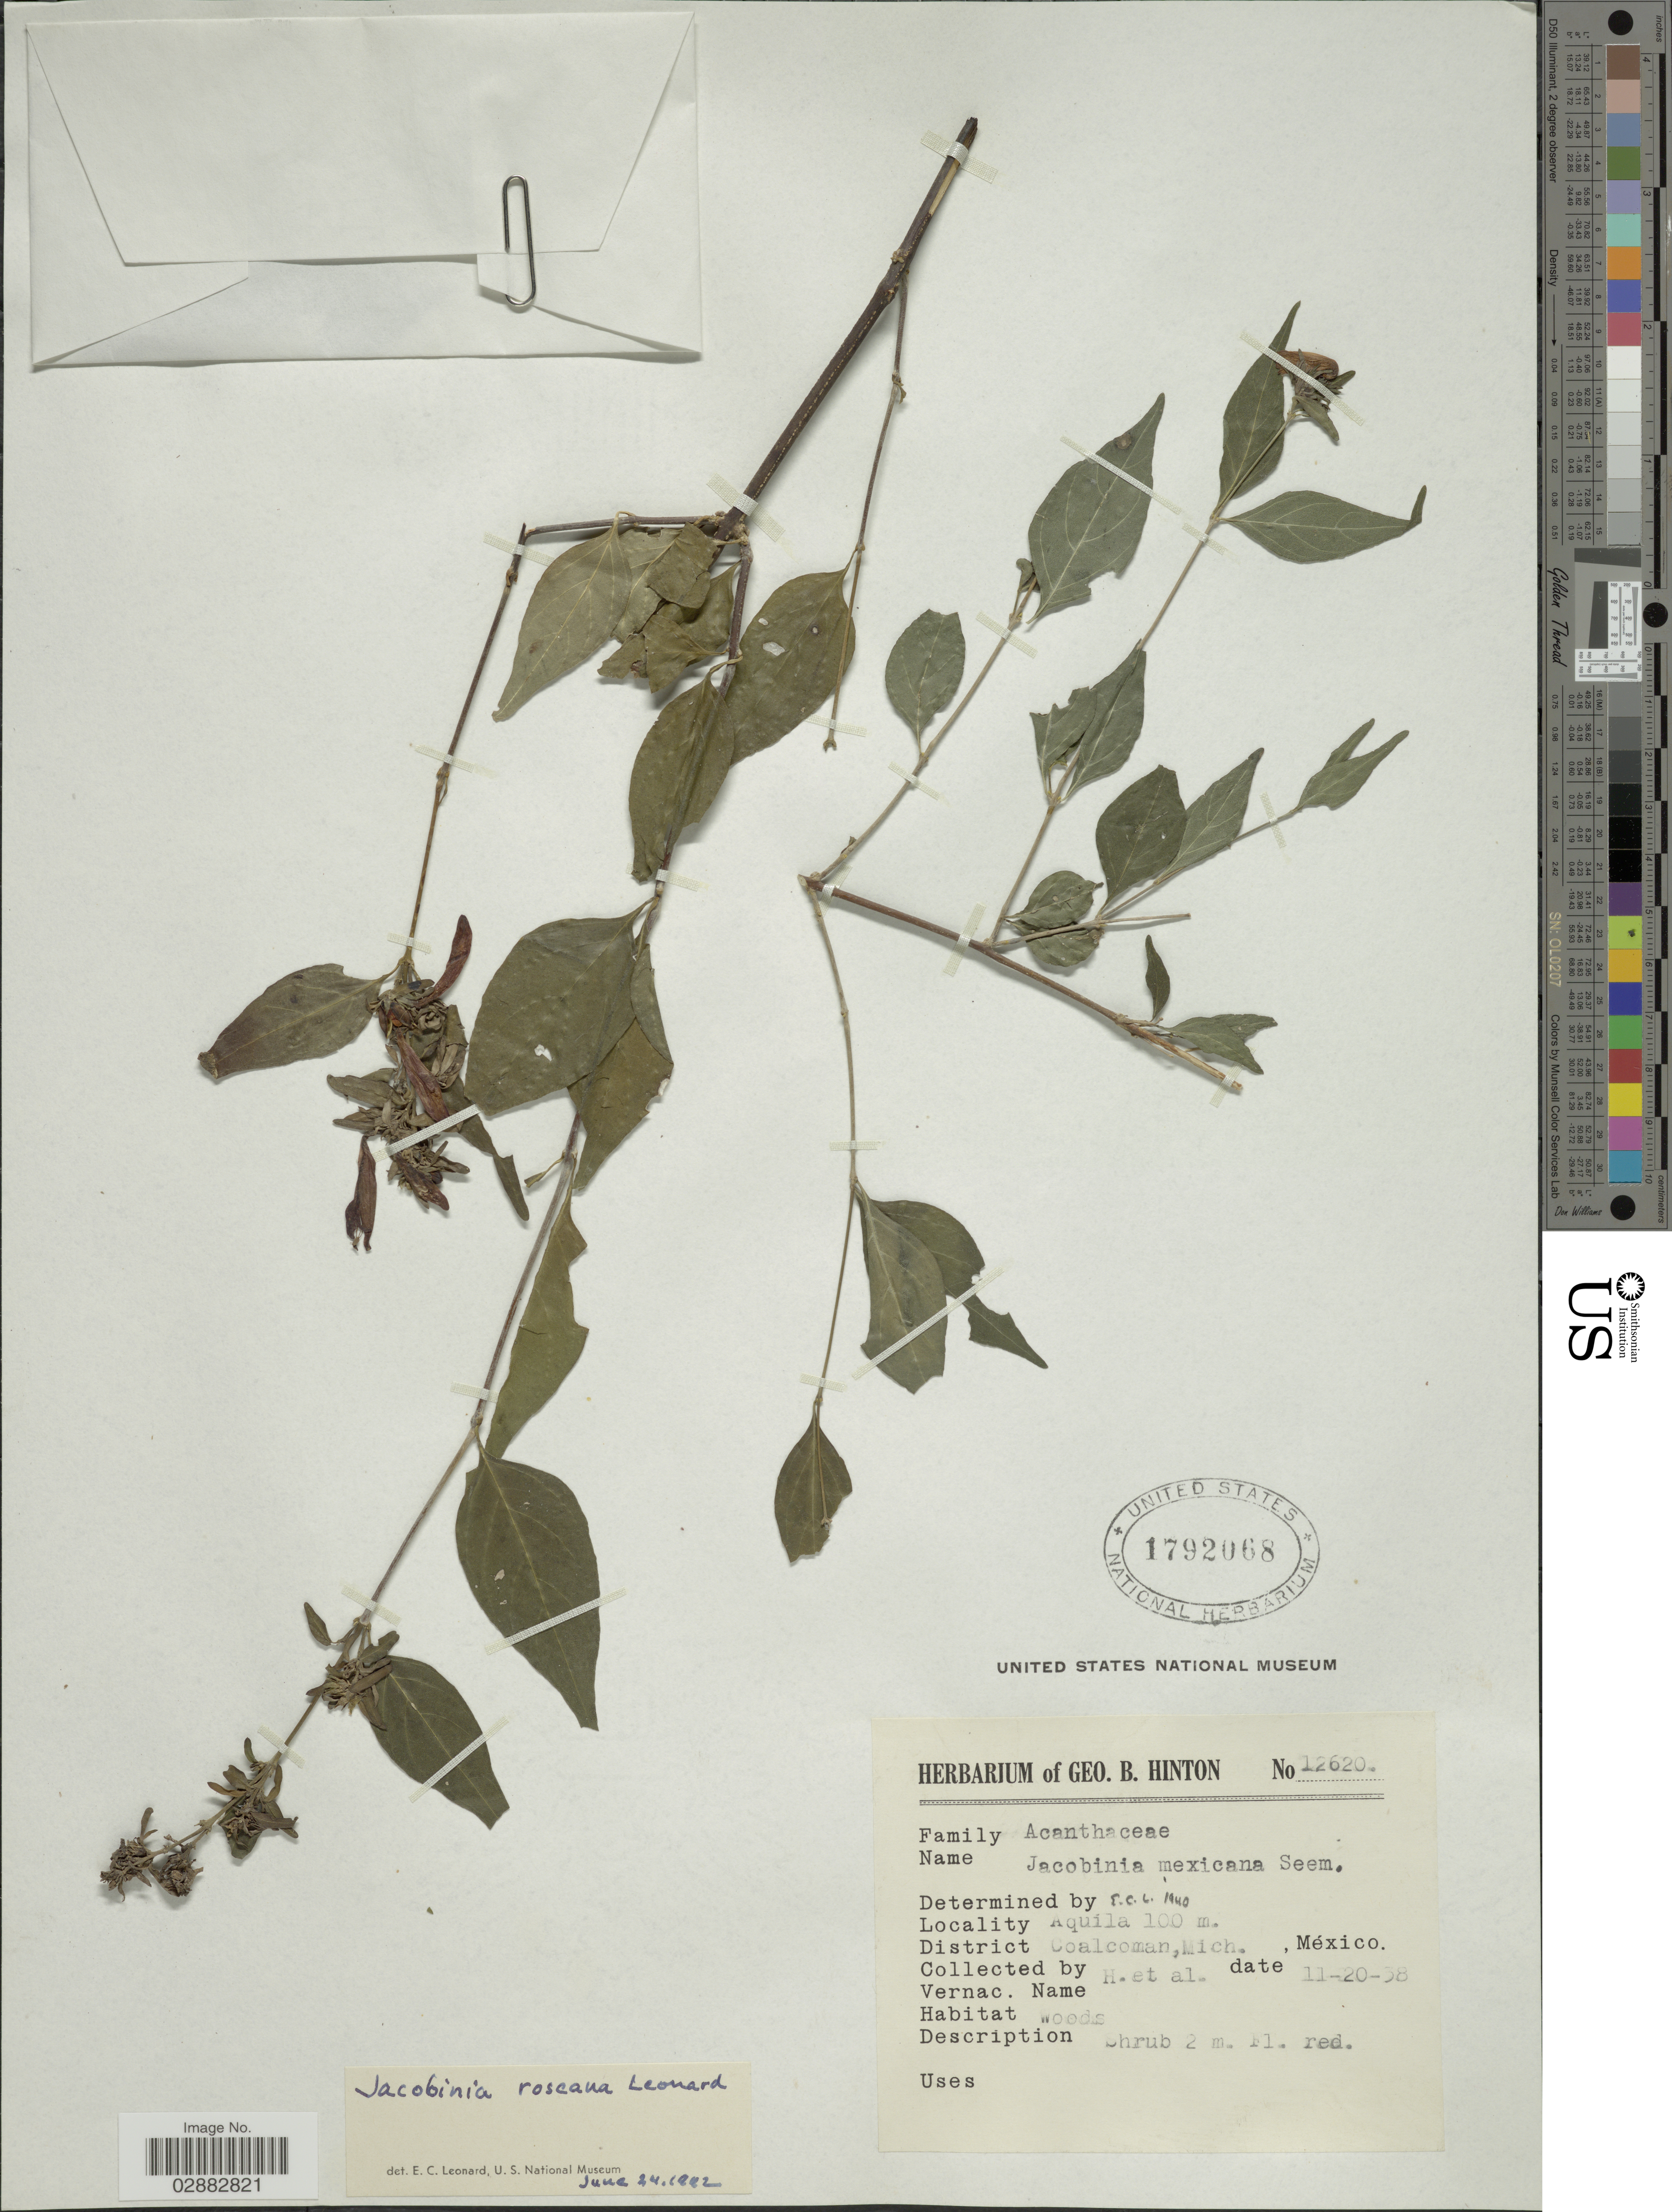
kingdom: Plantae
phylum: Tracheophyta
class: Magnoliopsida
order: Lamiales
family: Acanthaceae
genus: Jacobinia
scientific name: Jacobinia roseana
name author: Leonard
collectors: G. B. Hinton & et al.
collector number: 12620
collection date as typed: Transcribed d/m/y: 20/11/38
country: Mexico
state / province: Michoacán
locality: Aquila. District Coalcoman.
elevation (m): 100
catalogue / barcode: US 1792068